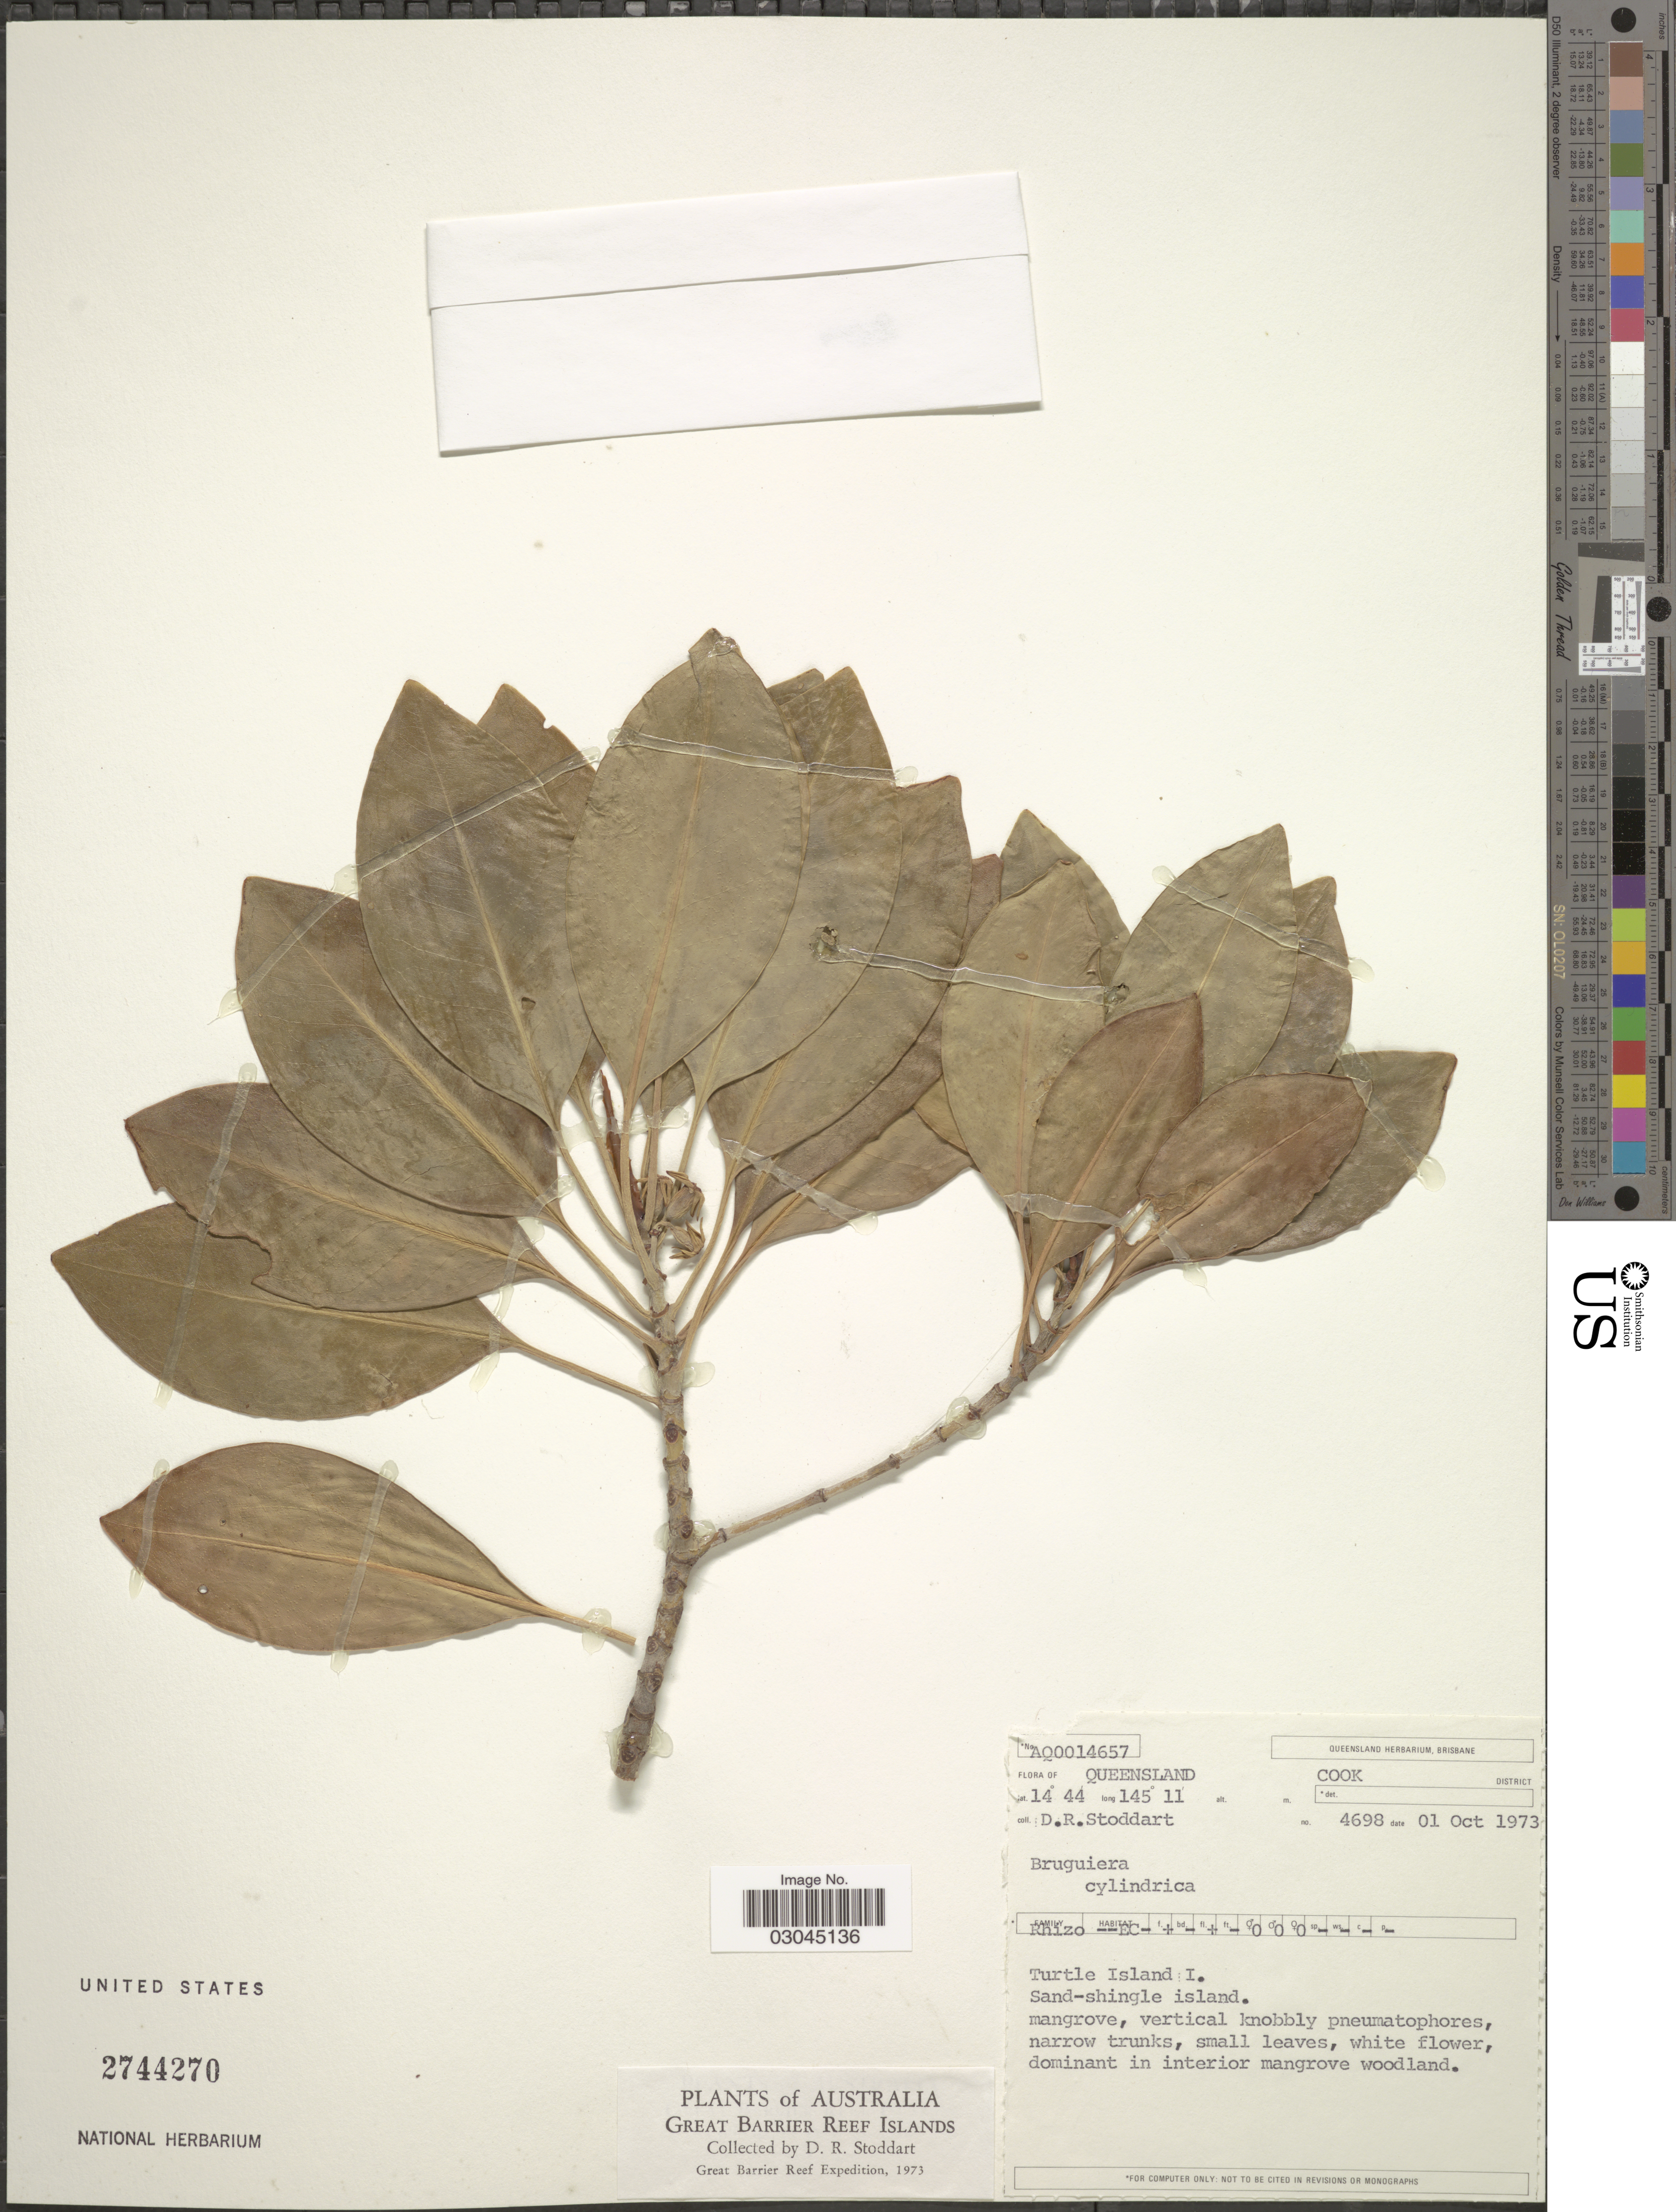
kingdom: Plantae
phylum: Tracheophyta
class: Magnoliopsida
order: Malpighiales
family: Rhizophoraceae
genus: Bruguiera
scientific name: Bruguiera cylindrica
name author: (L.) Blume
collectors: D. R. Stoddart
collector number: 4698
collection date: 1973-10-01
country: Australia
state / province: Queensland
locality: Cook District. Turtle Island I. Great Barrier Reef Islands. Great Barrier Reef.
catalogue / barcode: US 2744270